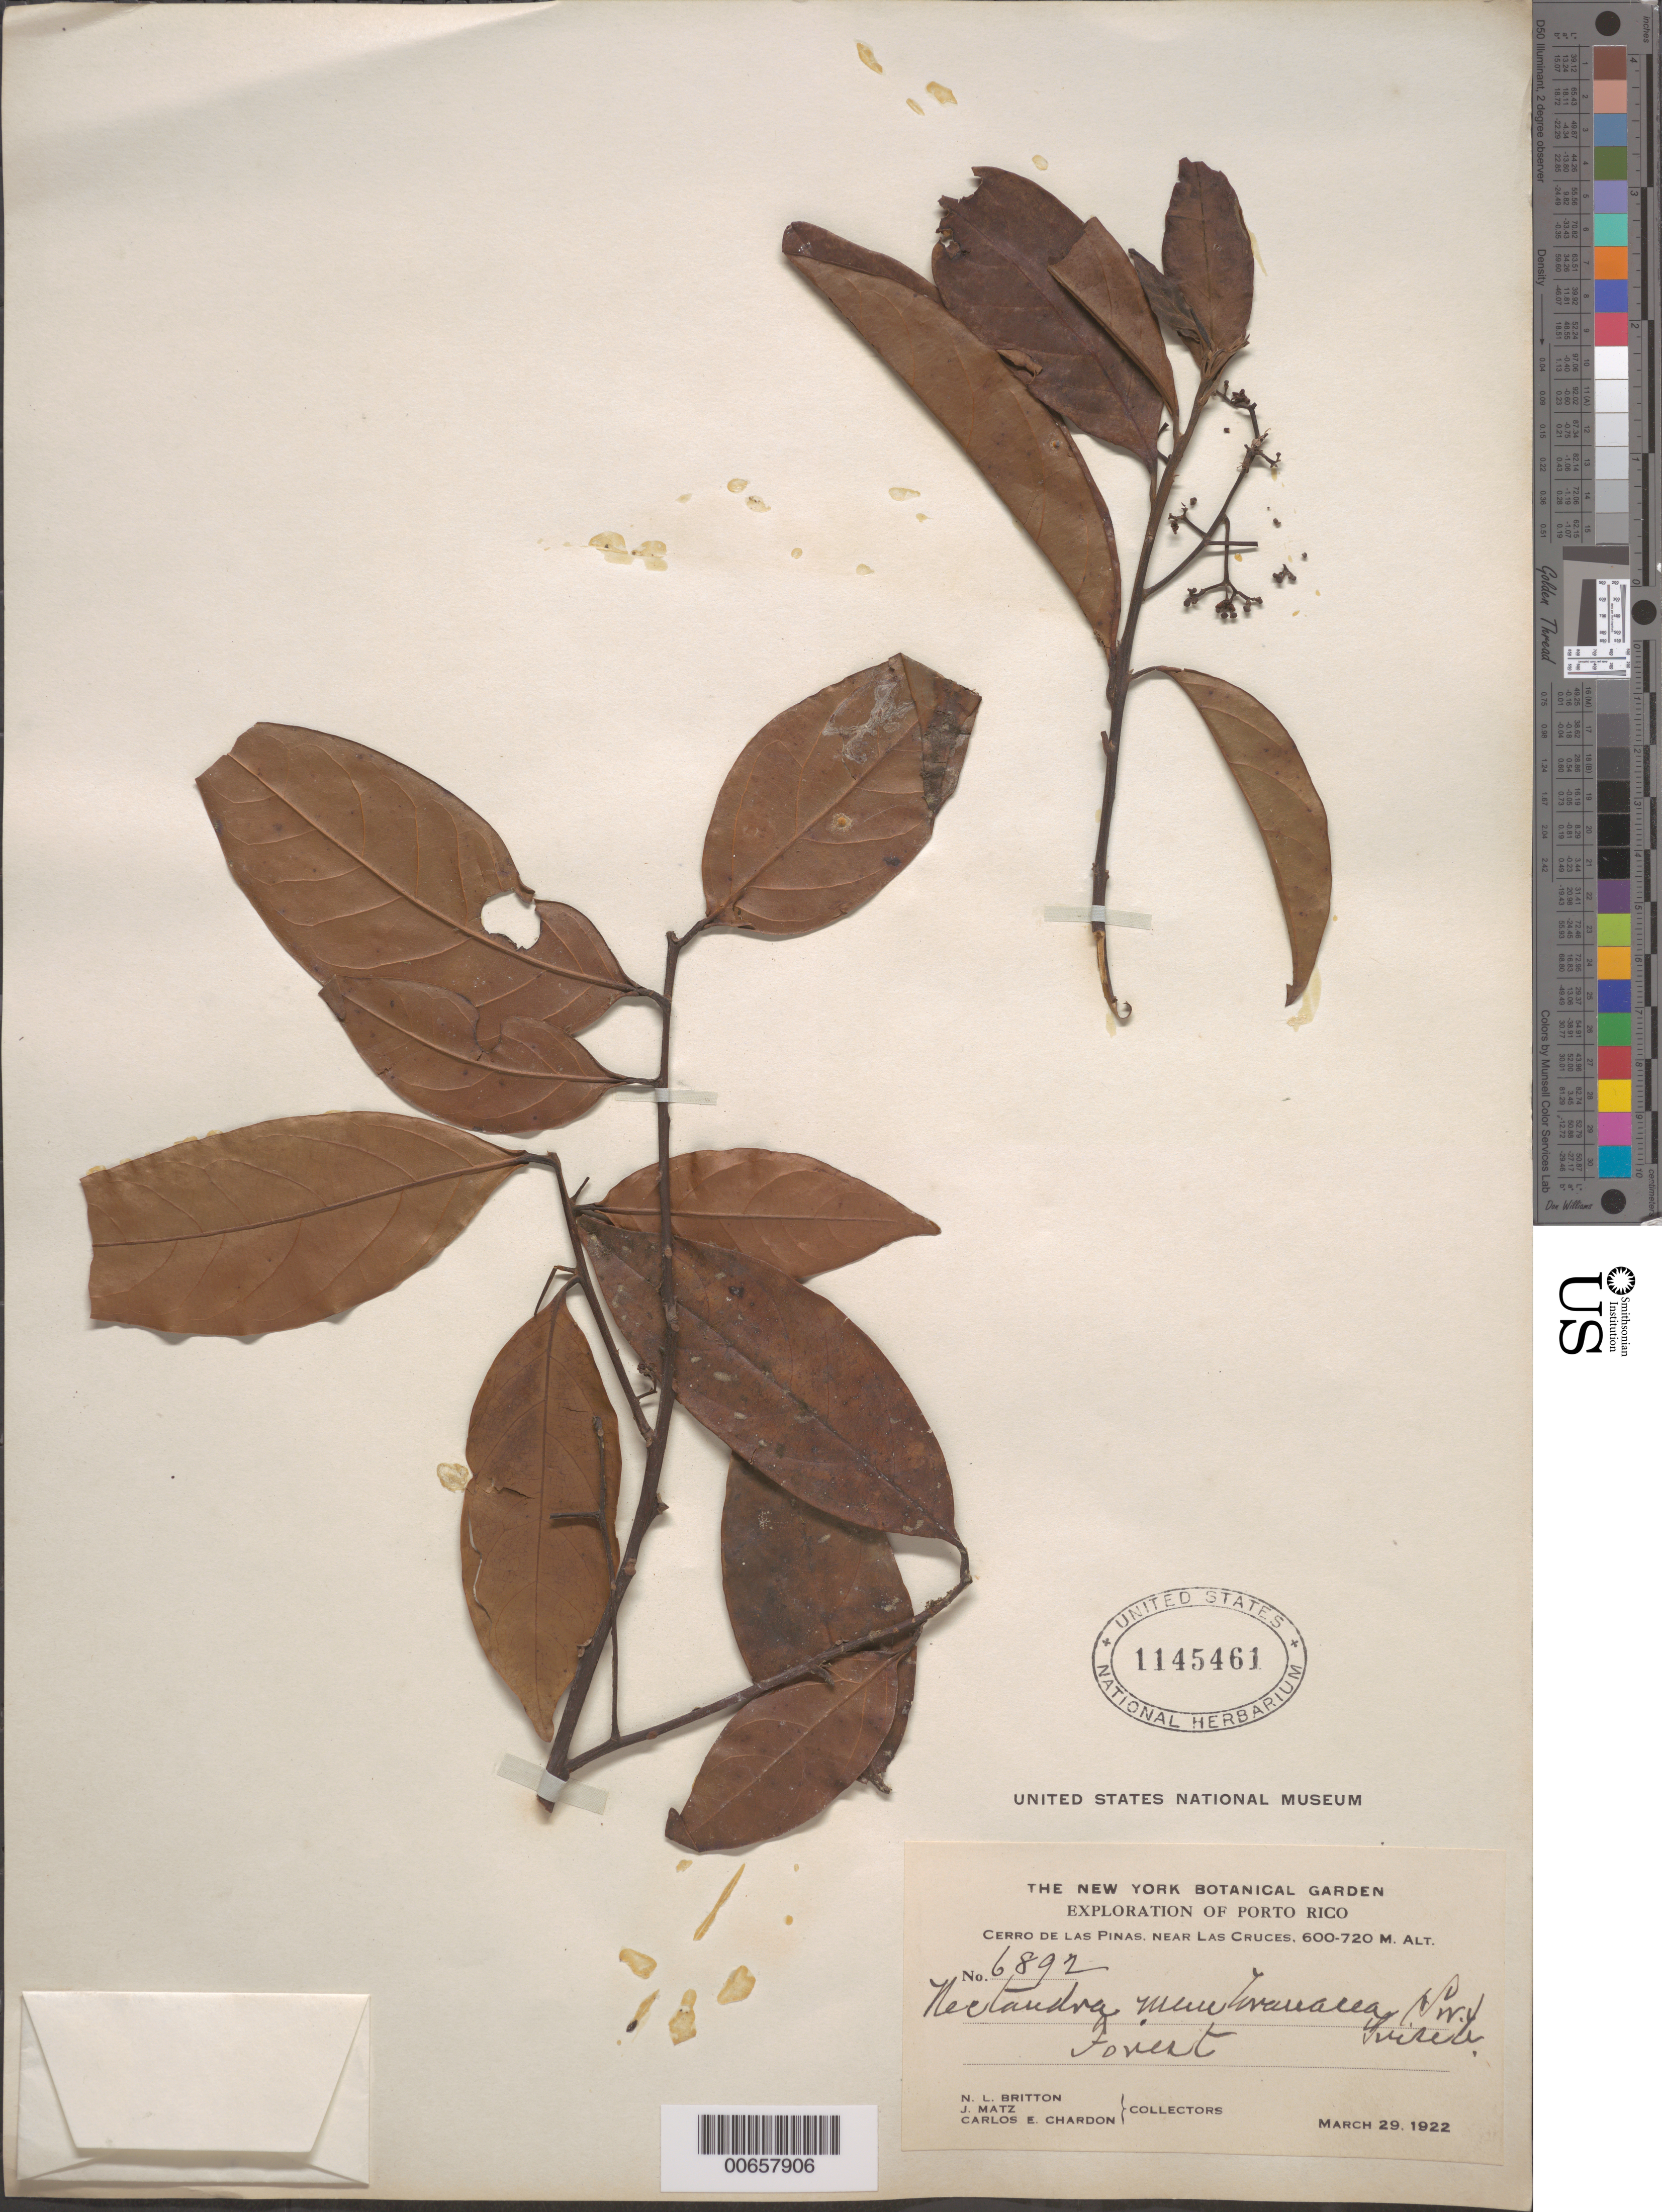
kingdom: Plantae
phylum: Tracheophyta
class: Magnoliopsida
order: Laurales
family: Lauraceae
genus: Nectandra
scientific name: Nectandra membranacea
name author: (Sw.) Griseb.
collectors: N. Britton, J. Matz & C. E. Chardón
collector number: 6892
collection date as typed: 29 Mar 1922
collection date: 1922-03-29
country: Puerto Rico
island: Greater Antilles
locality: Cerro de las Pinas, near Las Cruces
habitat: Forest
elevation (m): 600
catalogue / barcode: US 1145461